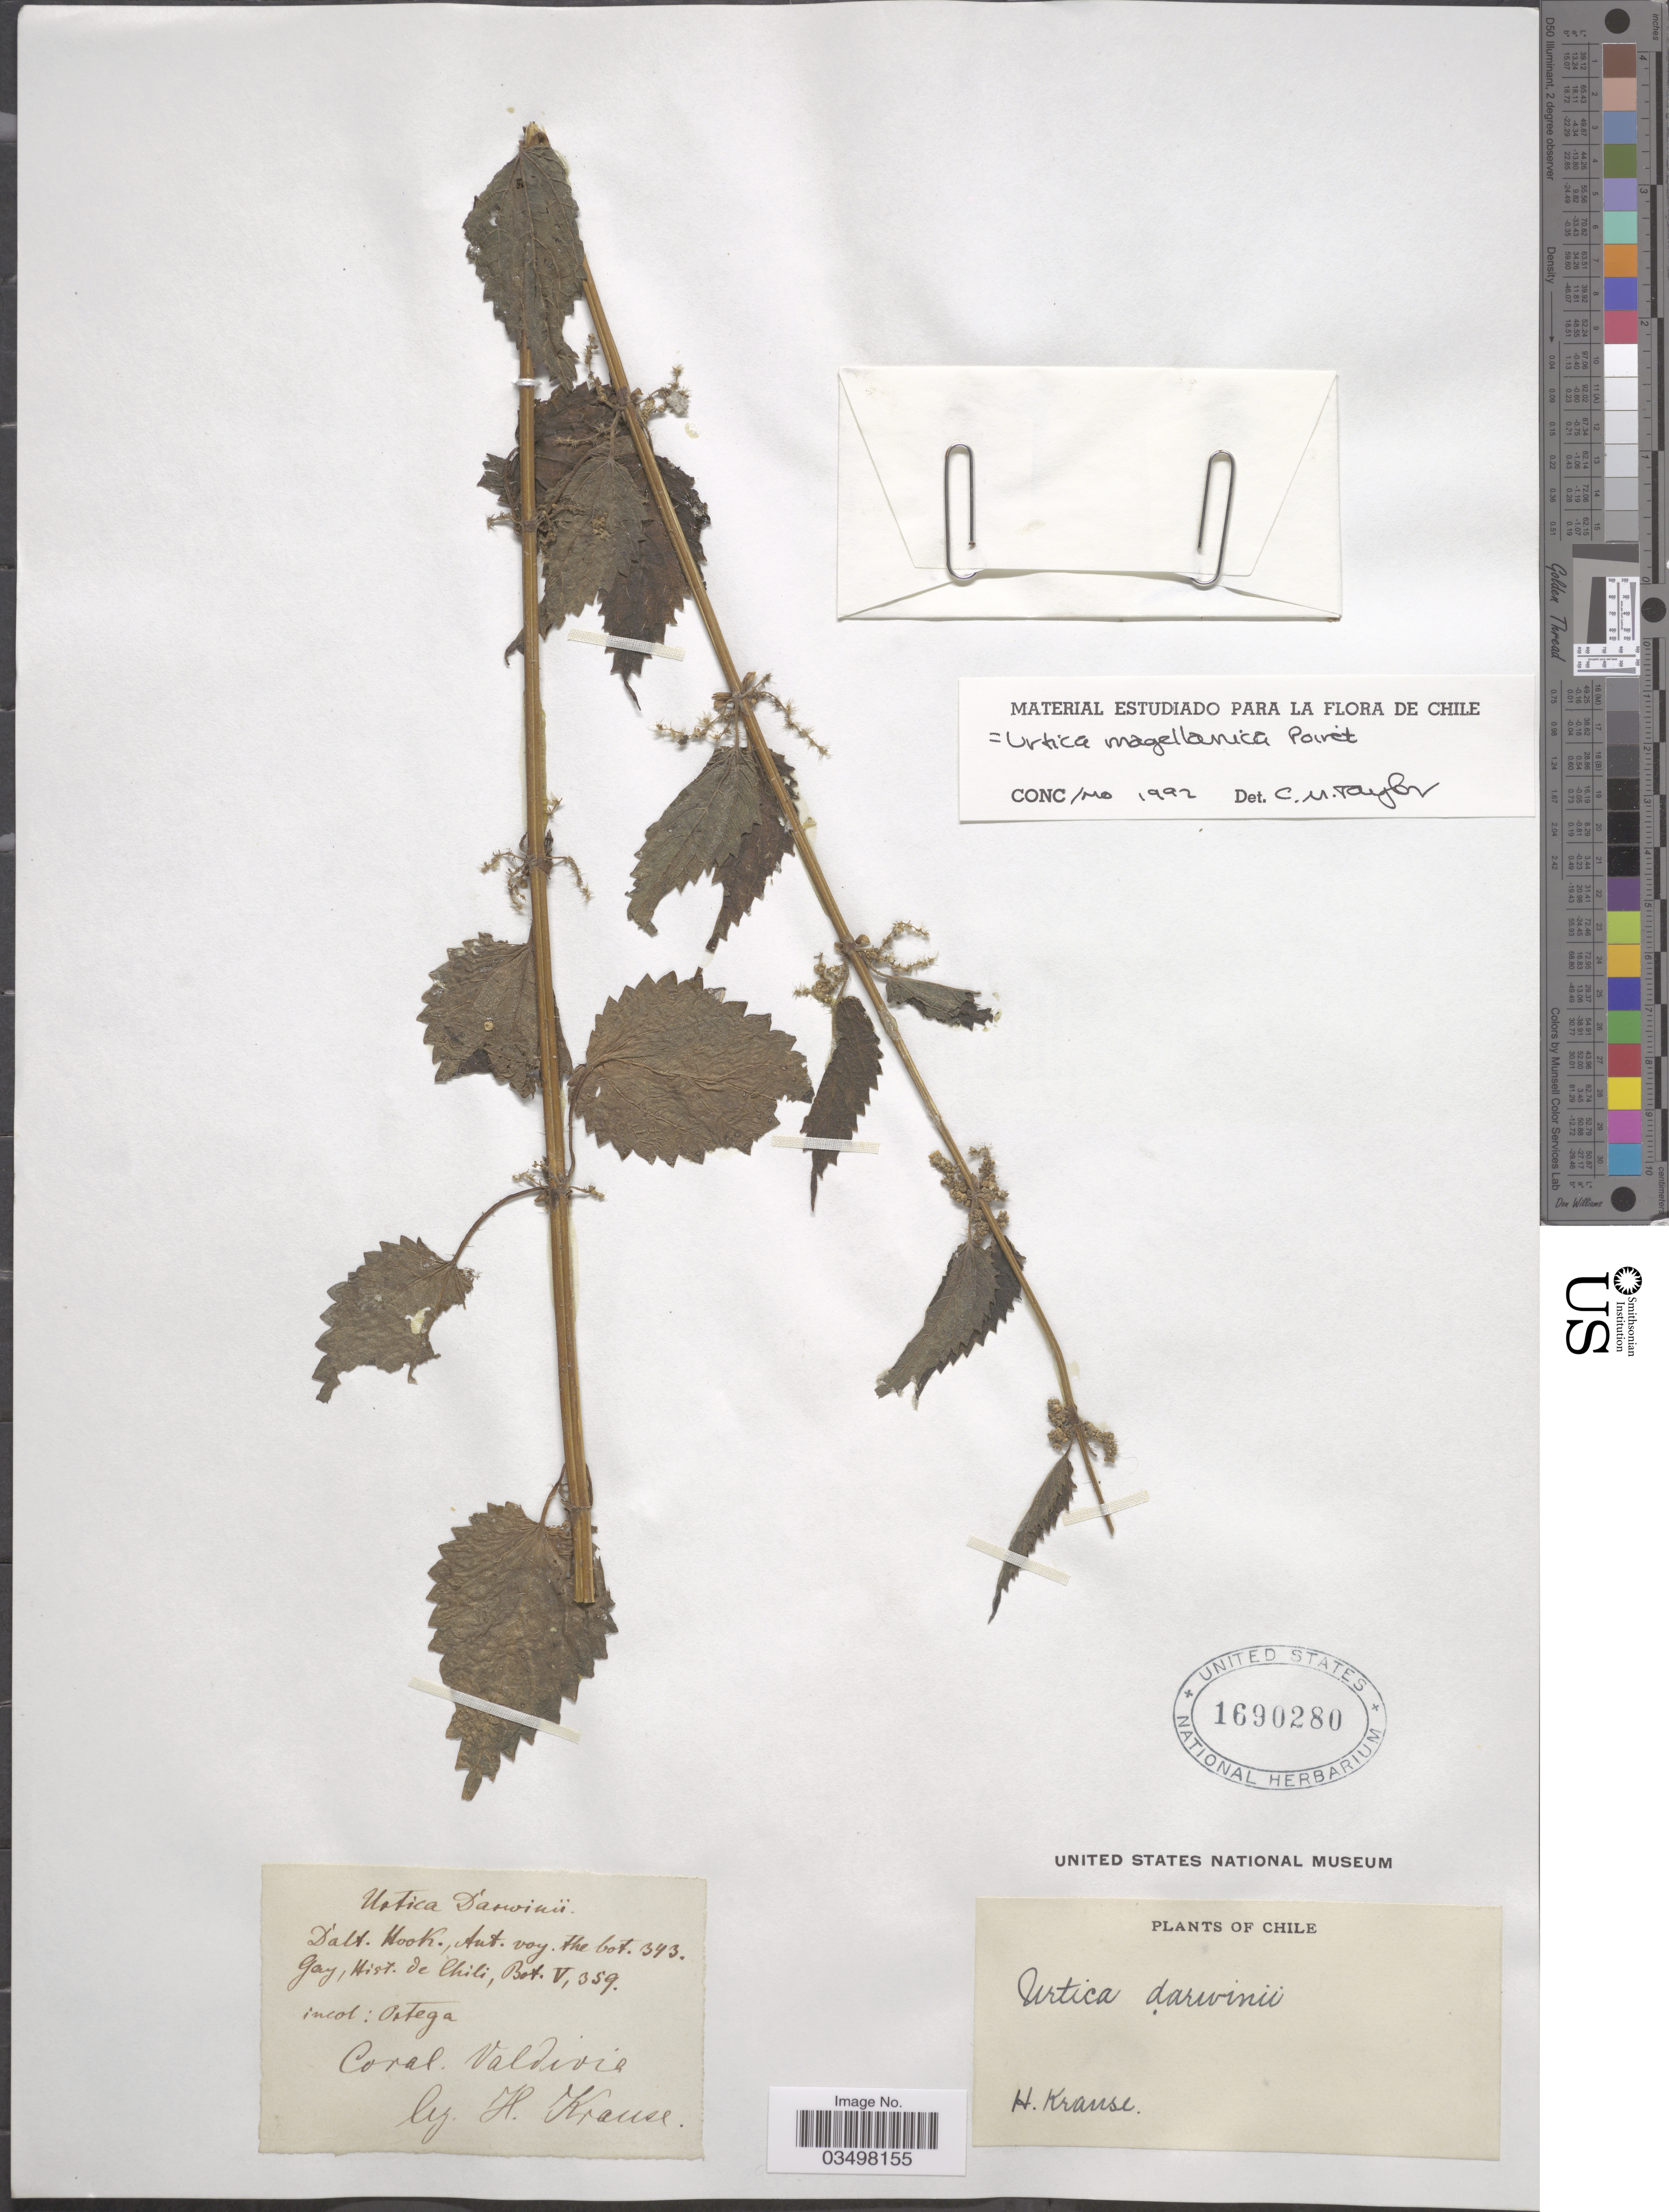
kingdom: Plantae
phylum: Tracheophyta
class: Magnoliopsida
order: Rosales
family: Urticaceae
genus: Urtica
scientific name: Urtica magellanica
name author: Juss. ex Poir.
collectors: H. Krause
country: Chile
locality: Coral. Valdivia.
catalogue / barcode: US 1690280